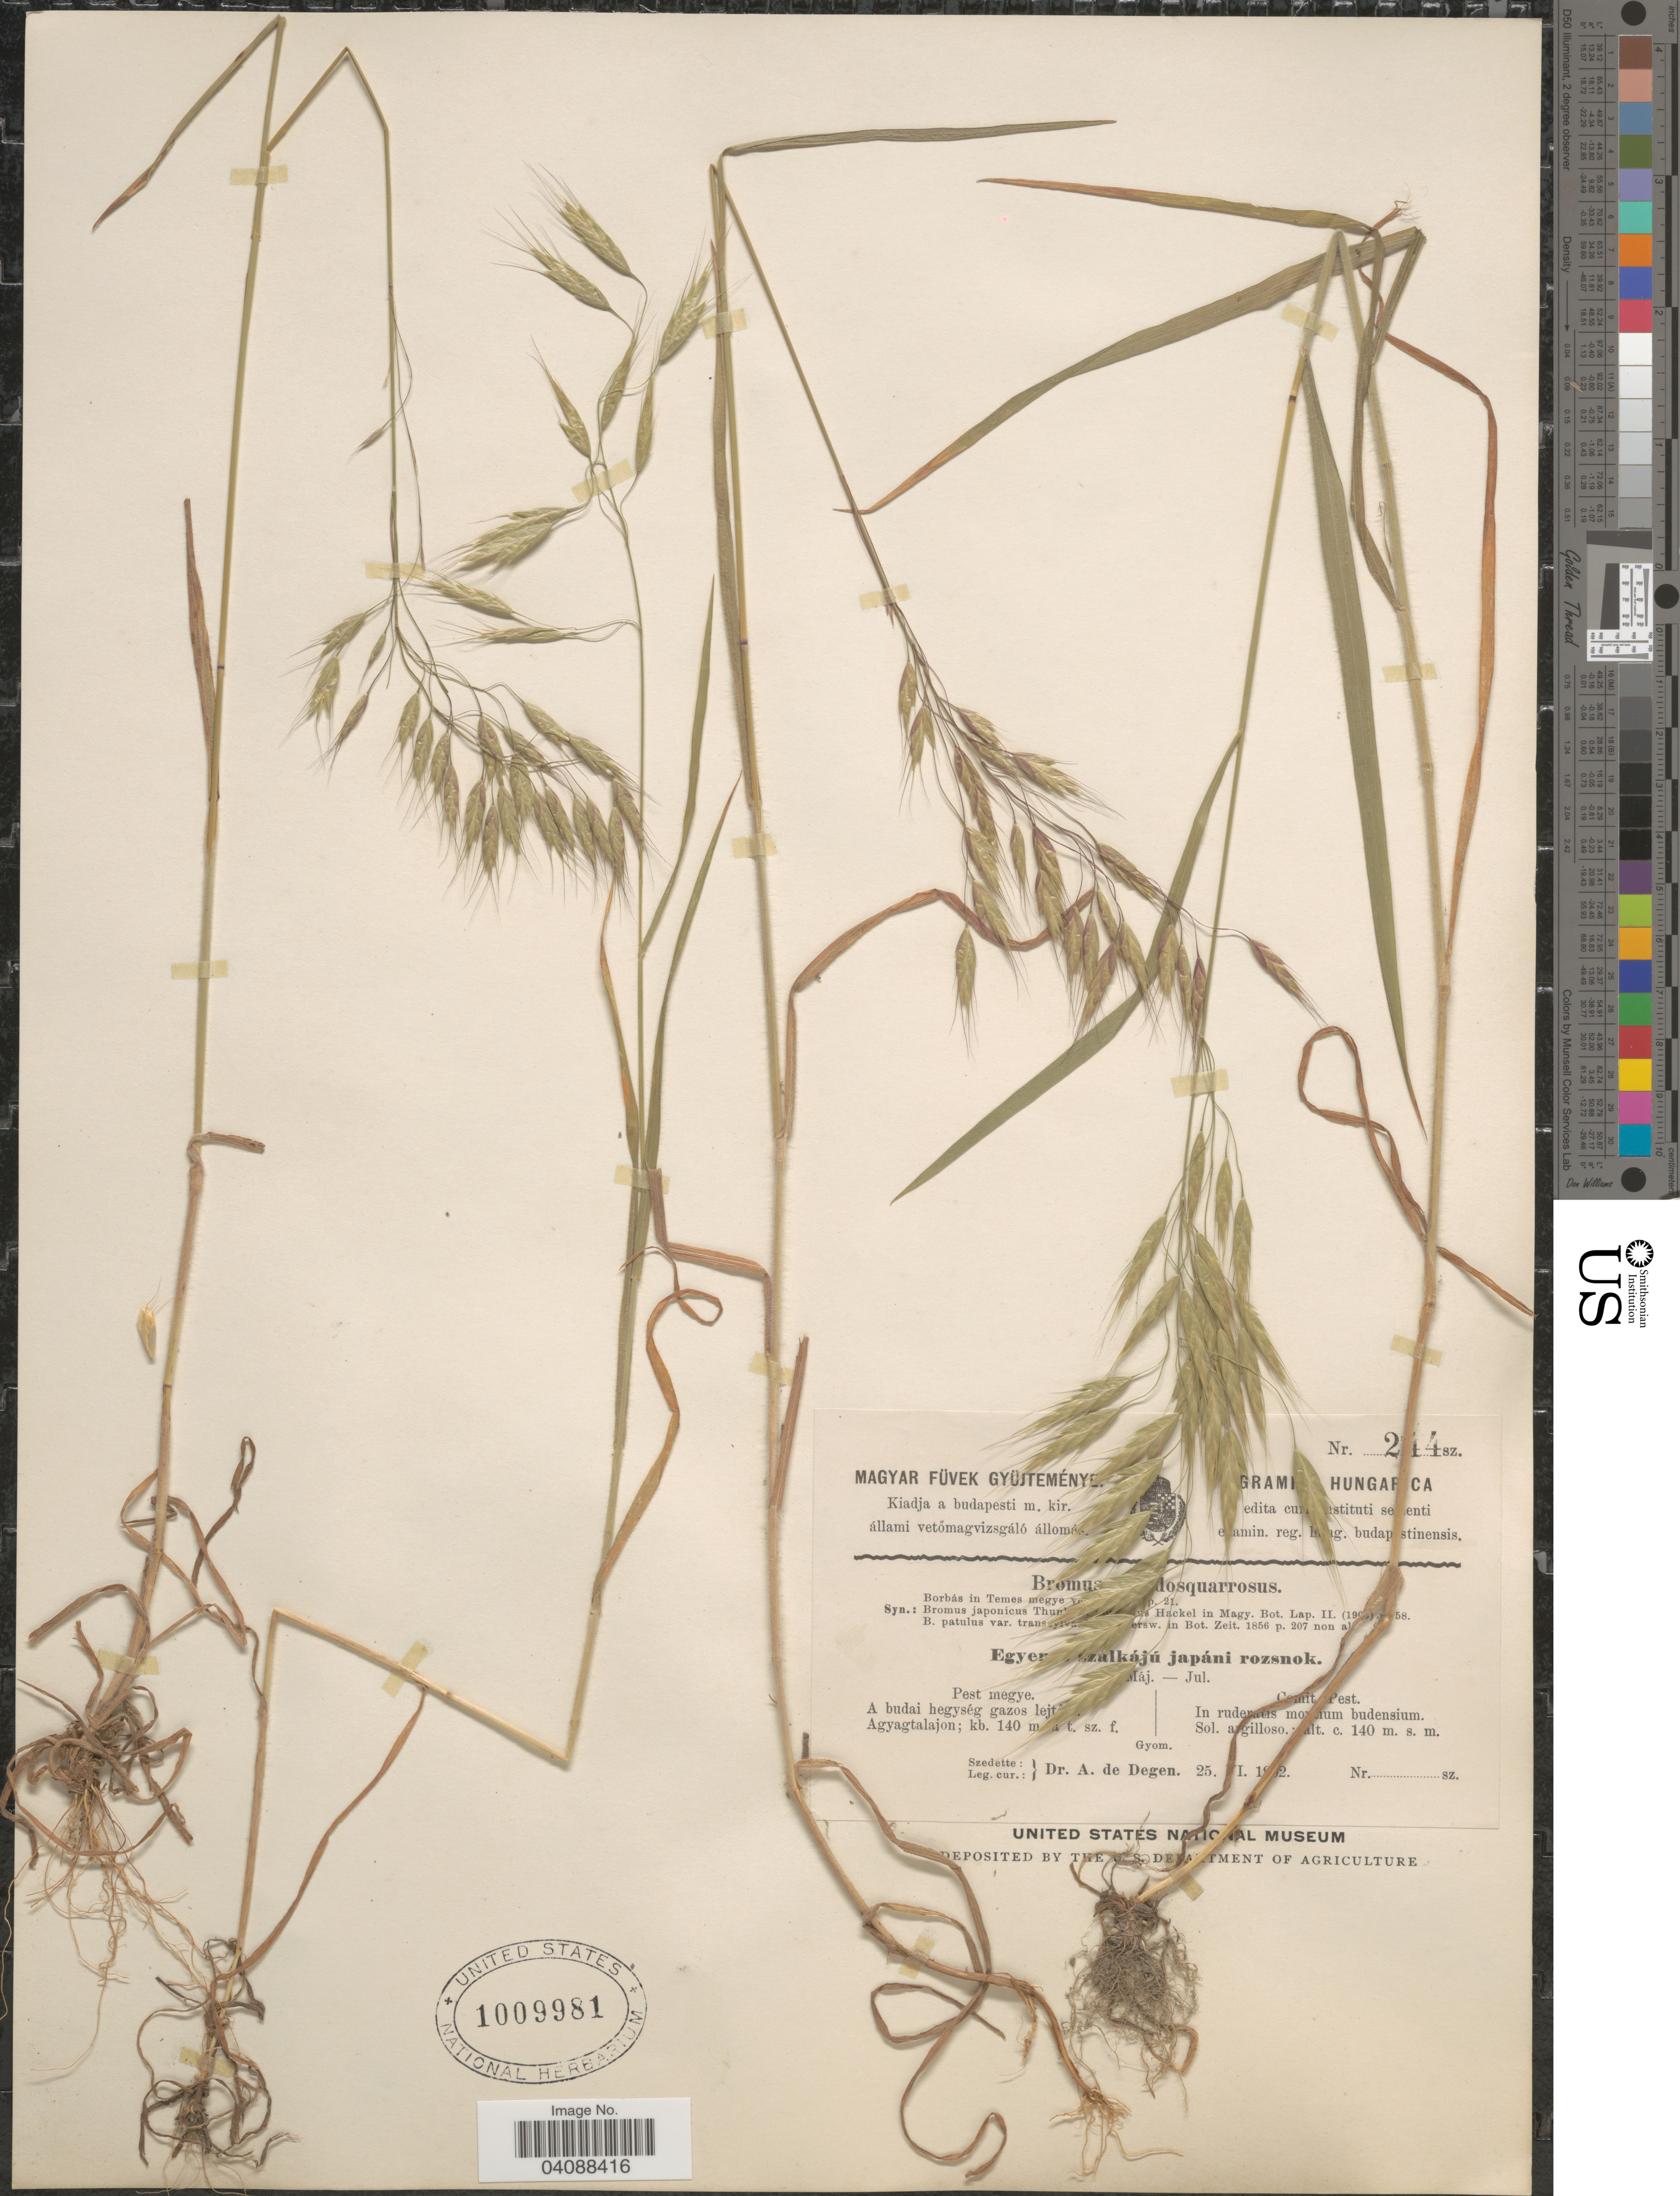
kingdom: Plantae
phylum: Tracheophyta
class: Liliopsida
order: Poales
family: Poaceae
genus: Bromus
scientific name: Bromus squarrosus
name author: L.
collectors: A. Degen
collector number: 244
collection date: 1902-06-25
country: Hungary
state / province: Pest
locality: [illegible text] [illegible text]est. In rude[illegible text] mo[illegible text]um budensium.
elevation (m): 140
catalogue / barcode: US 1009981